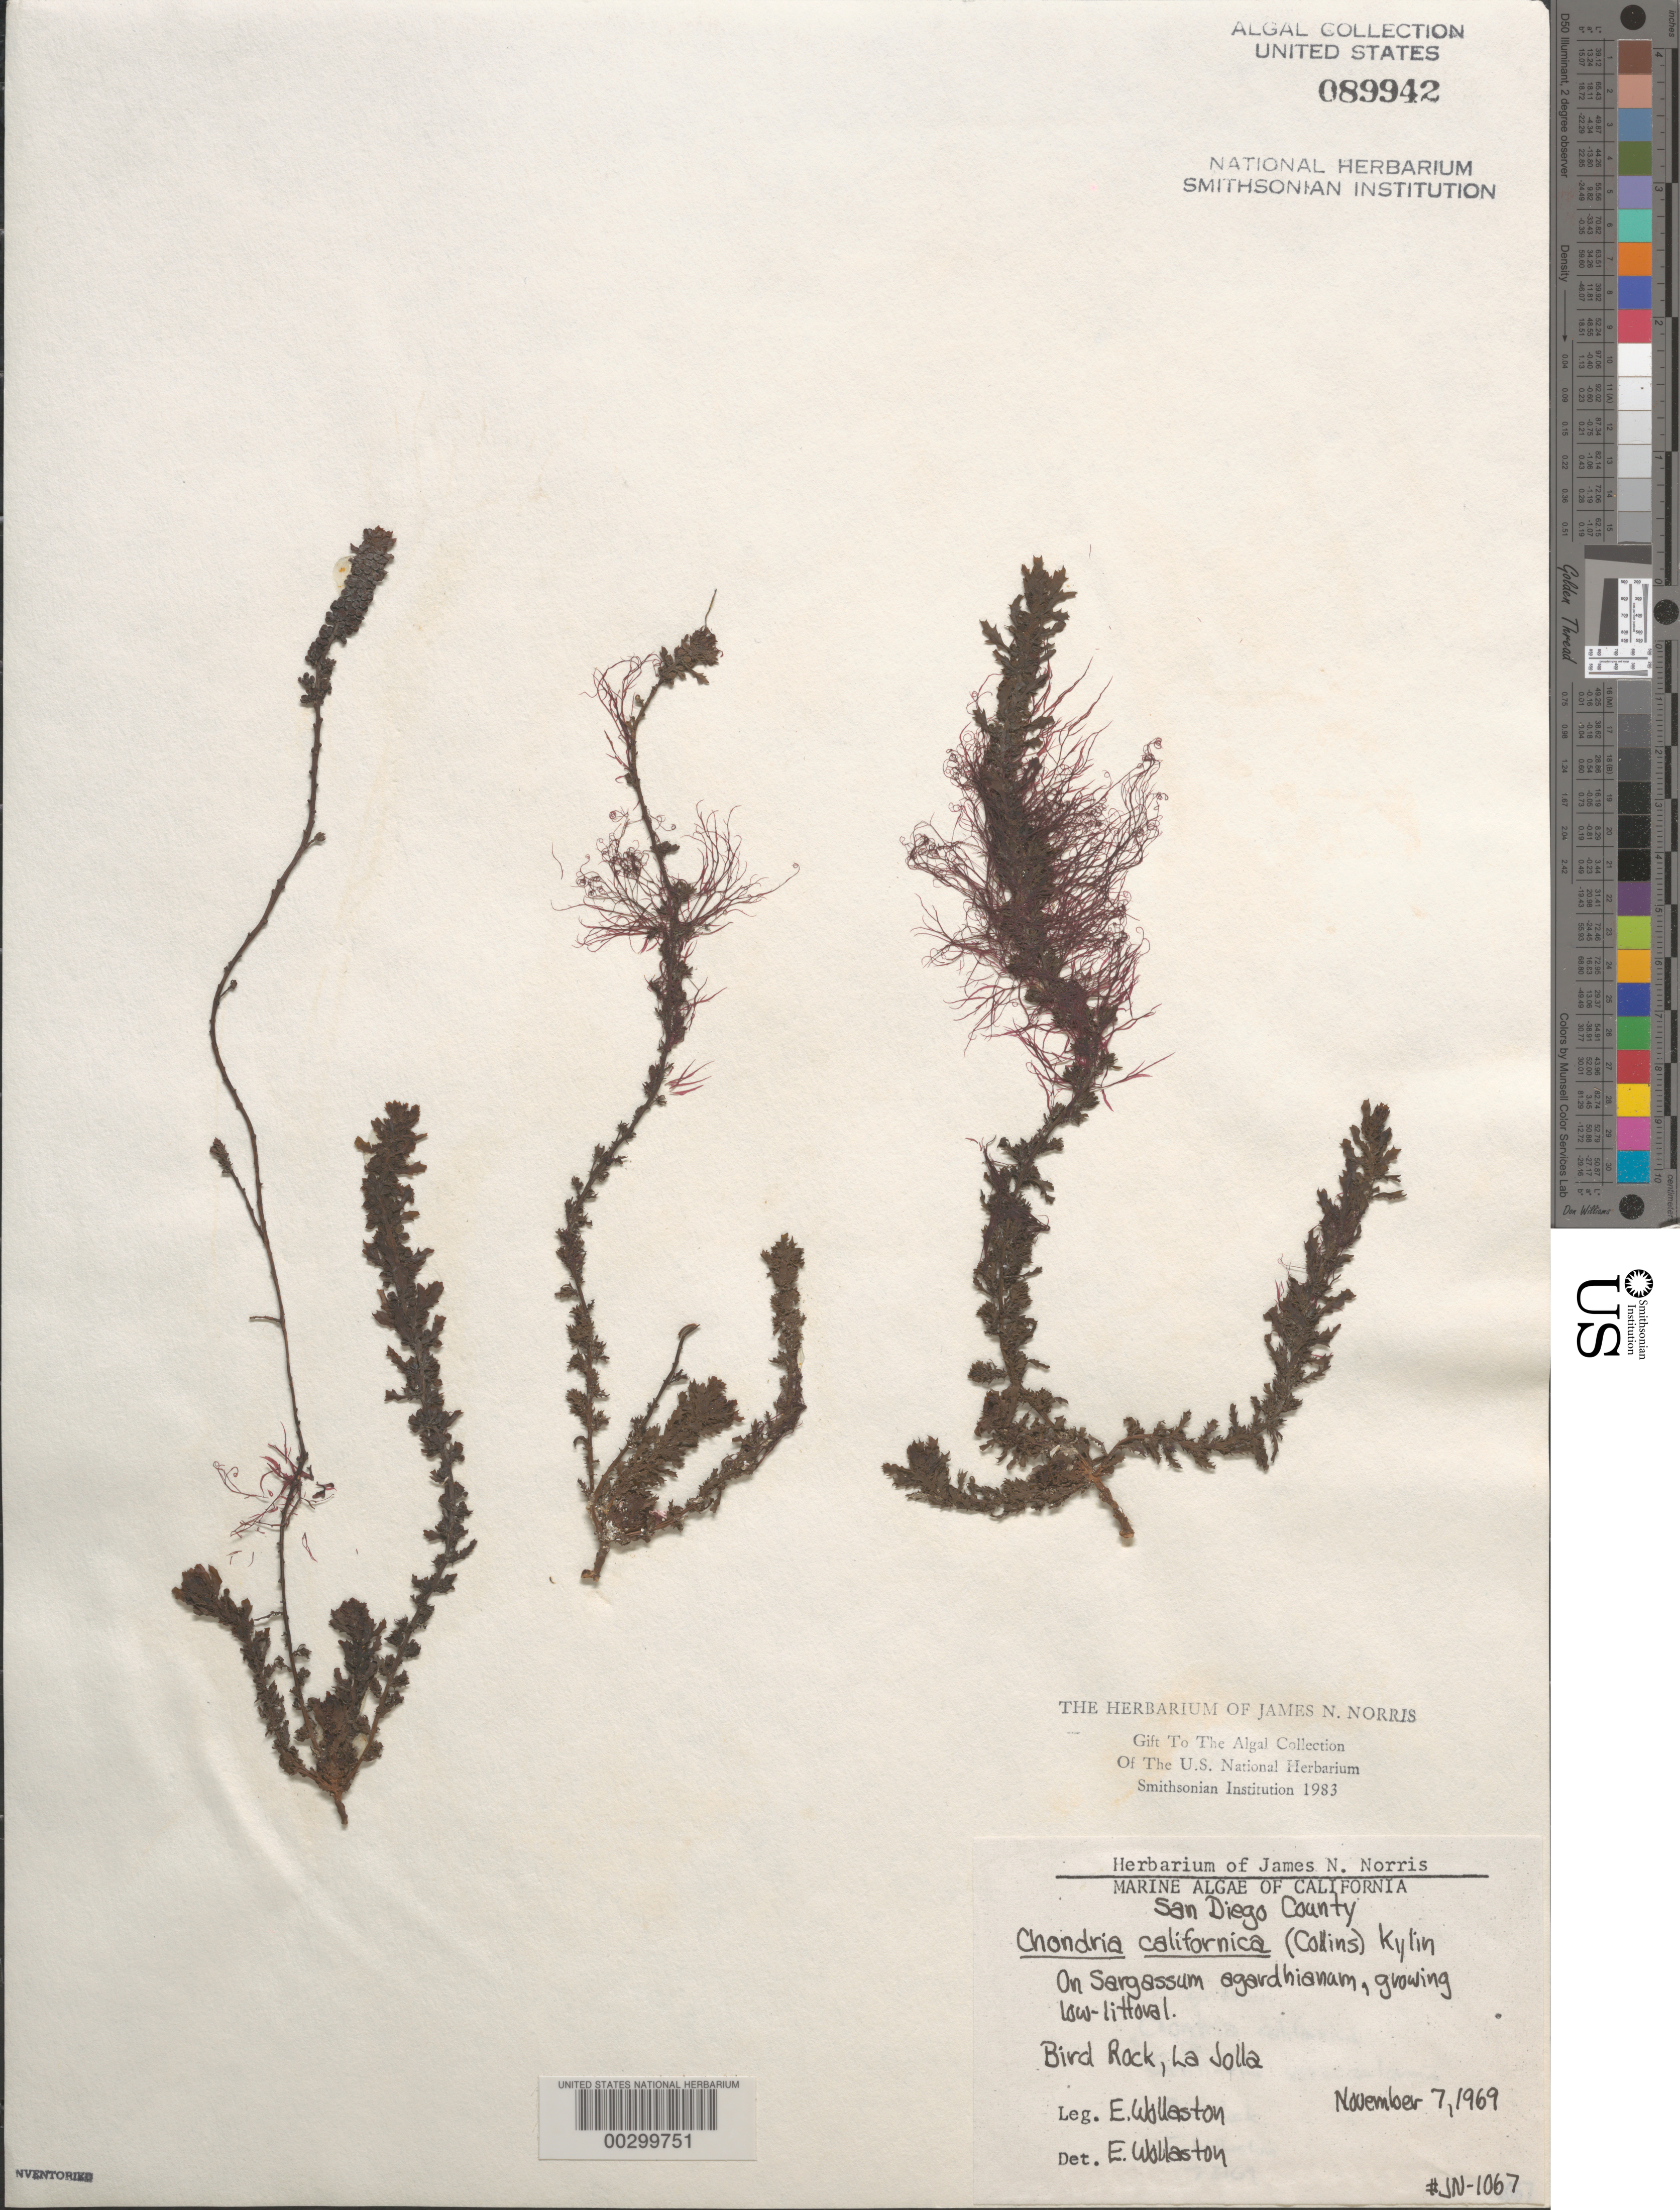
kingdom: Plantae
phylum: Rhodophyta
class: Florideophyceae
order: Ceramiales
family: Rhodomelaceae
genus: Chondria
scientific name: Chondria acrorhizophora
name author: Setch. & N.L. Gardner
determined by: Algae name updating Project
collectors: E. Wollaston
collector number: Jn-1067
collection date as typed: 07 Nov 1969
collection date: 1969-11-07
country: United States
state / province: California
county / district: San Diego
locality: Bird Rock, La Jolla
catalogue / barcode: US 89942